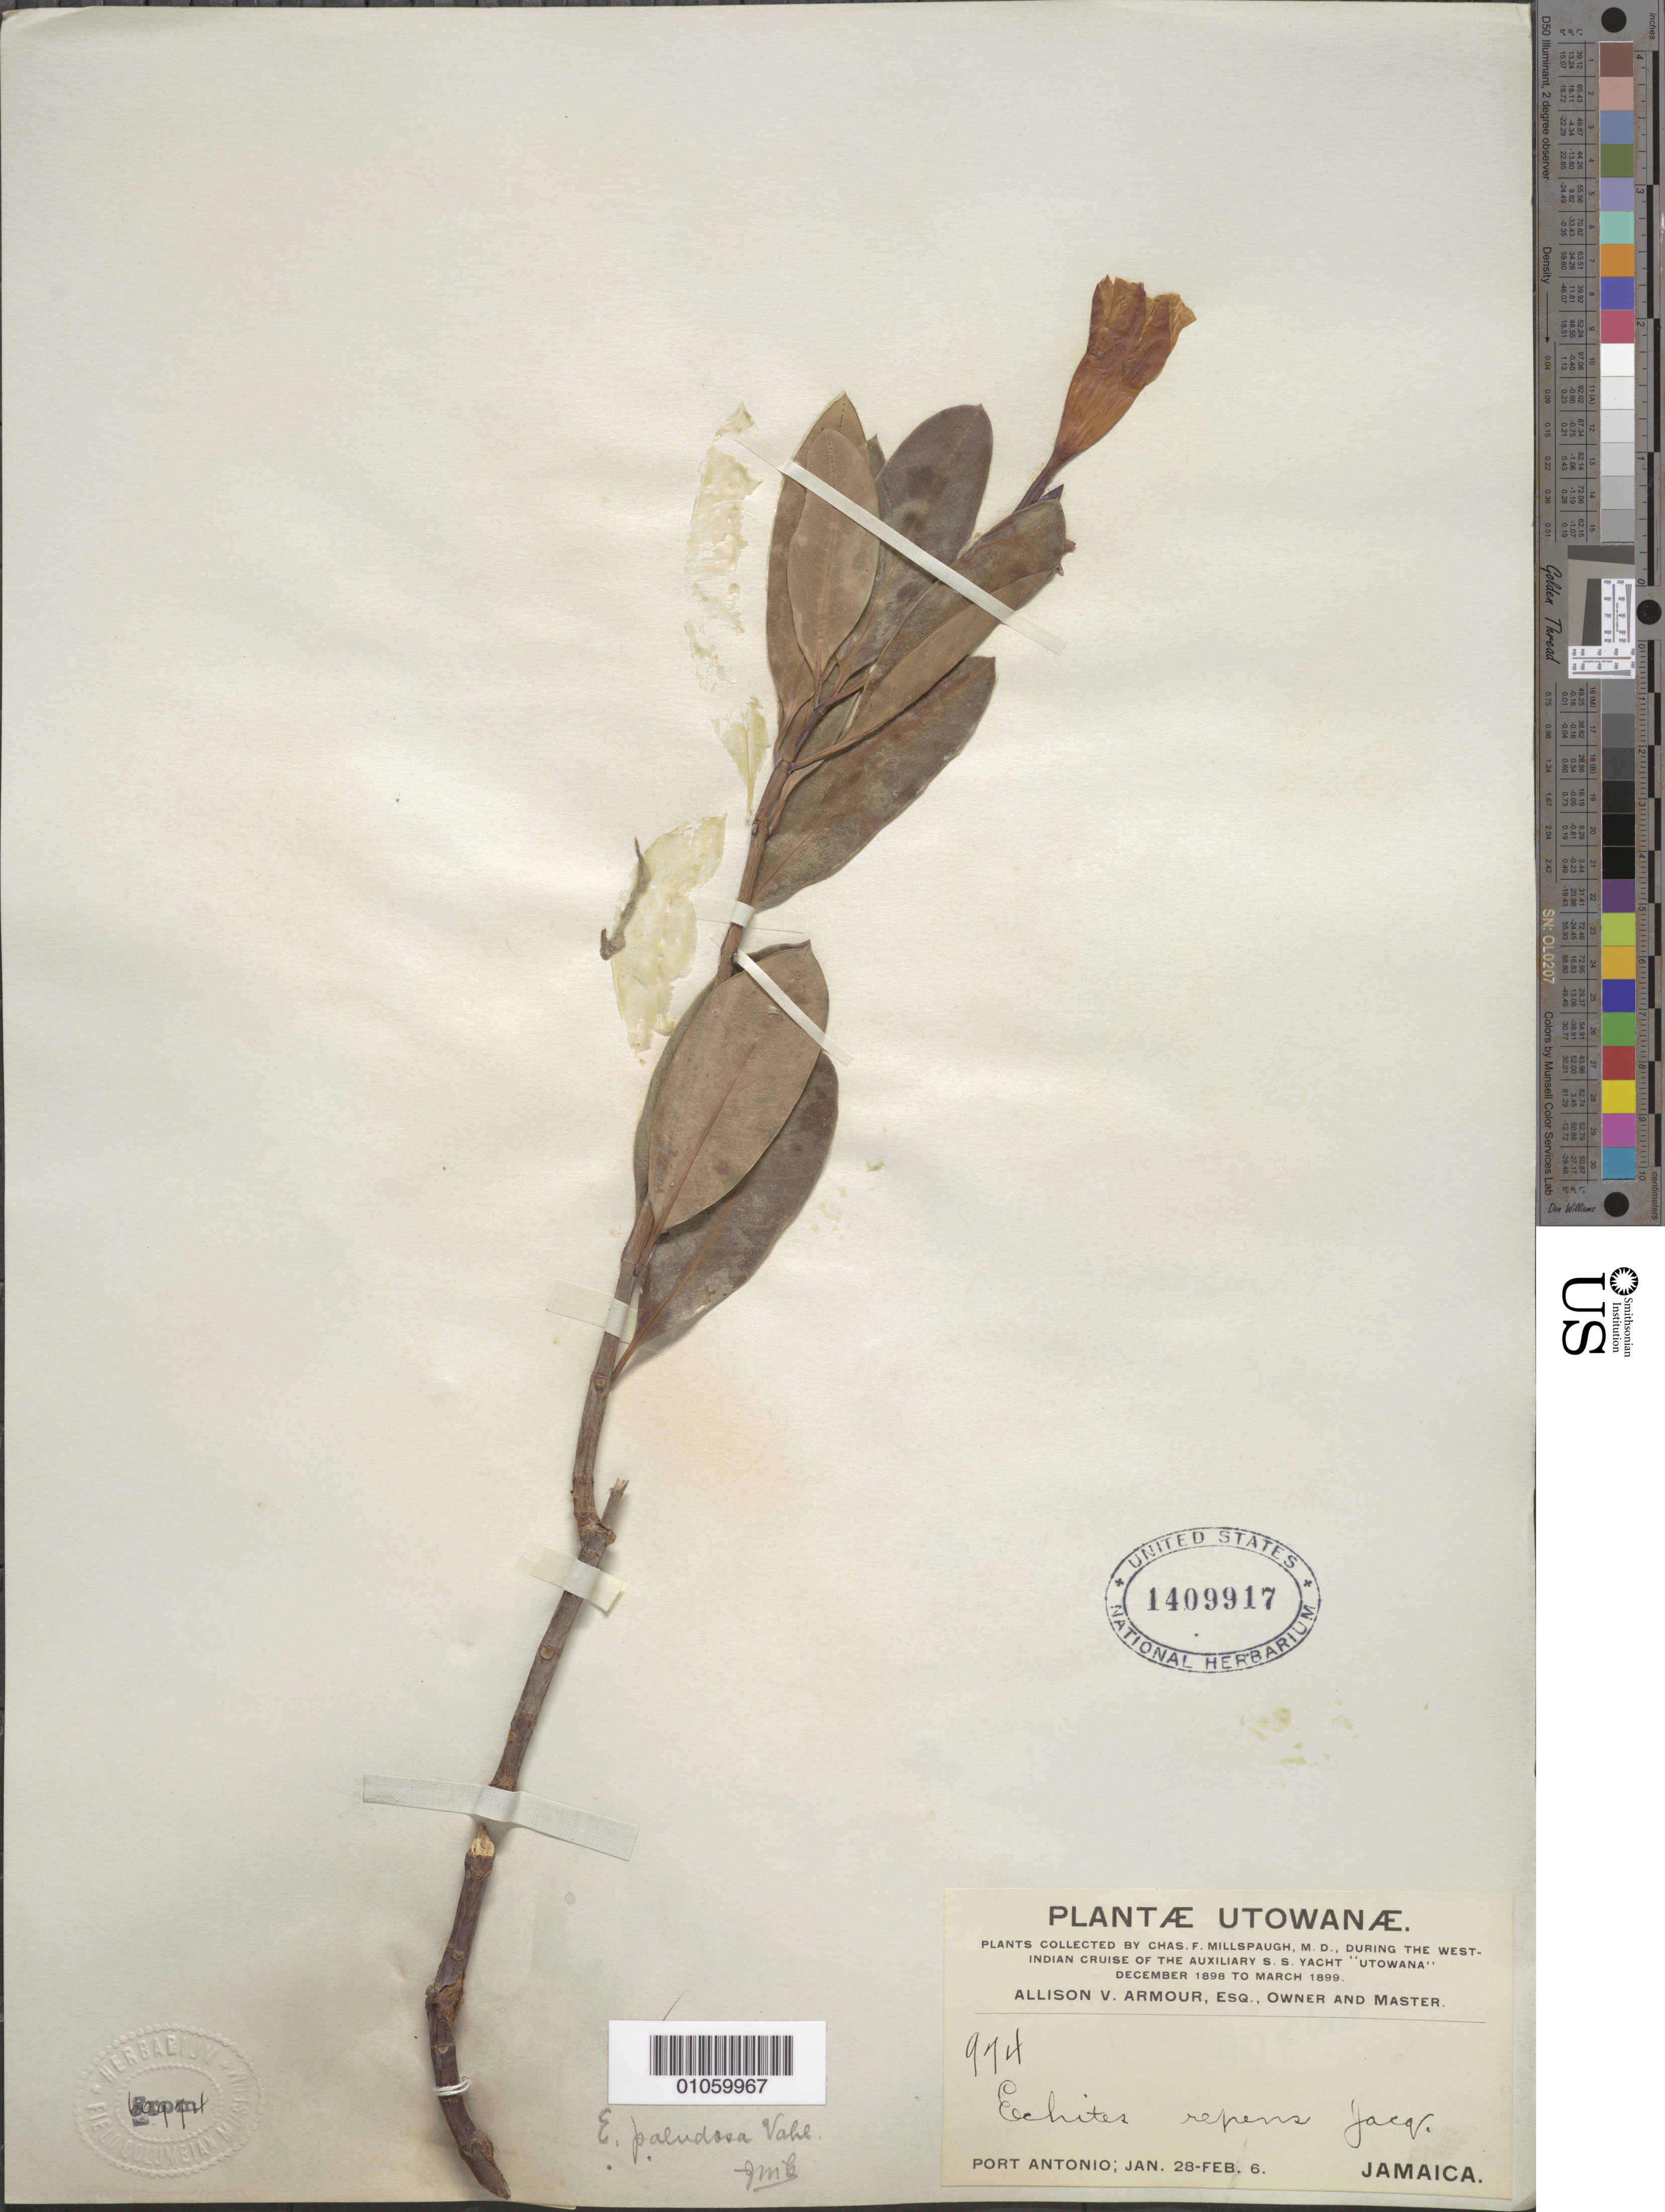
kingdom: Plantae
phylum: Tracheophyta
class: Magnoliopsida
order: Gentianales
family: Apocynaceae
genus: Rhabdadenia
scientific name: Rhabdadenia biflora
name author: (Jacq.) Müll. Arg.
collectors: C. F. Millspaugh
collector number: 974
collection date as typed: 28 Jan 1899 to 06 Feb 1899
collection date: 1899-01-28/1899-02-06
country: Jamaica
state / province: Portland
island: Jamaica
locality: Port Antonio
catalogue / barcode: US 1409917